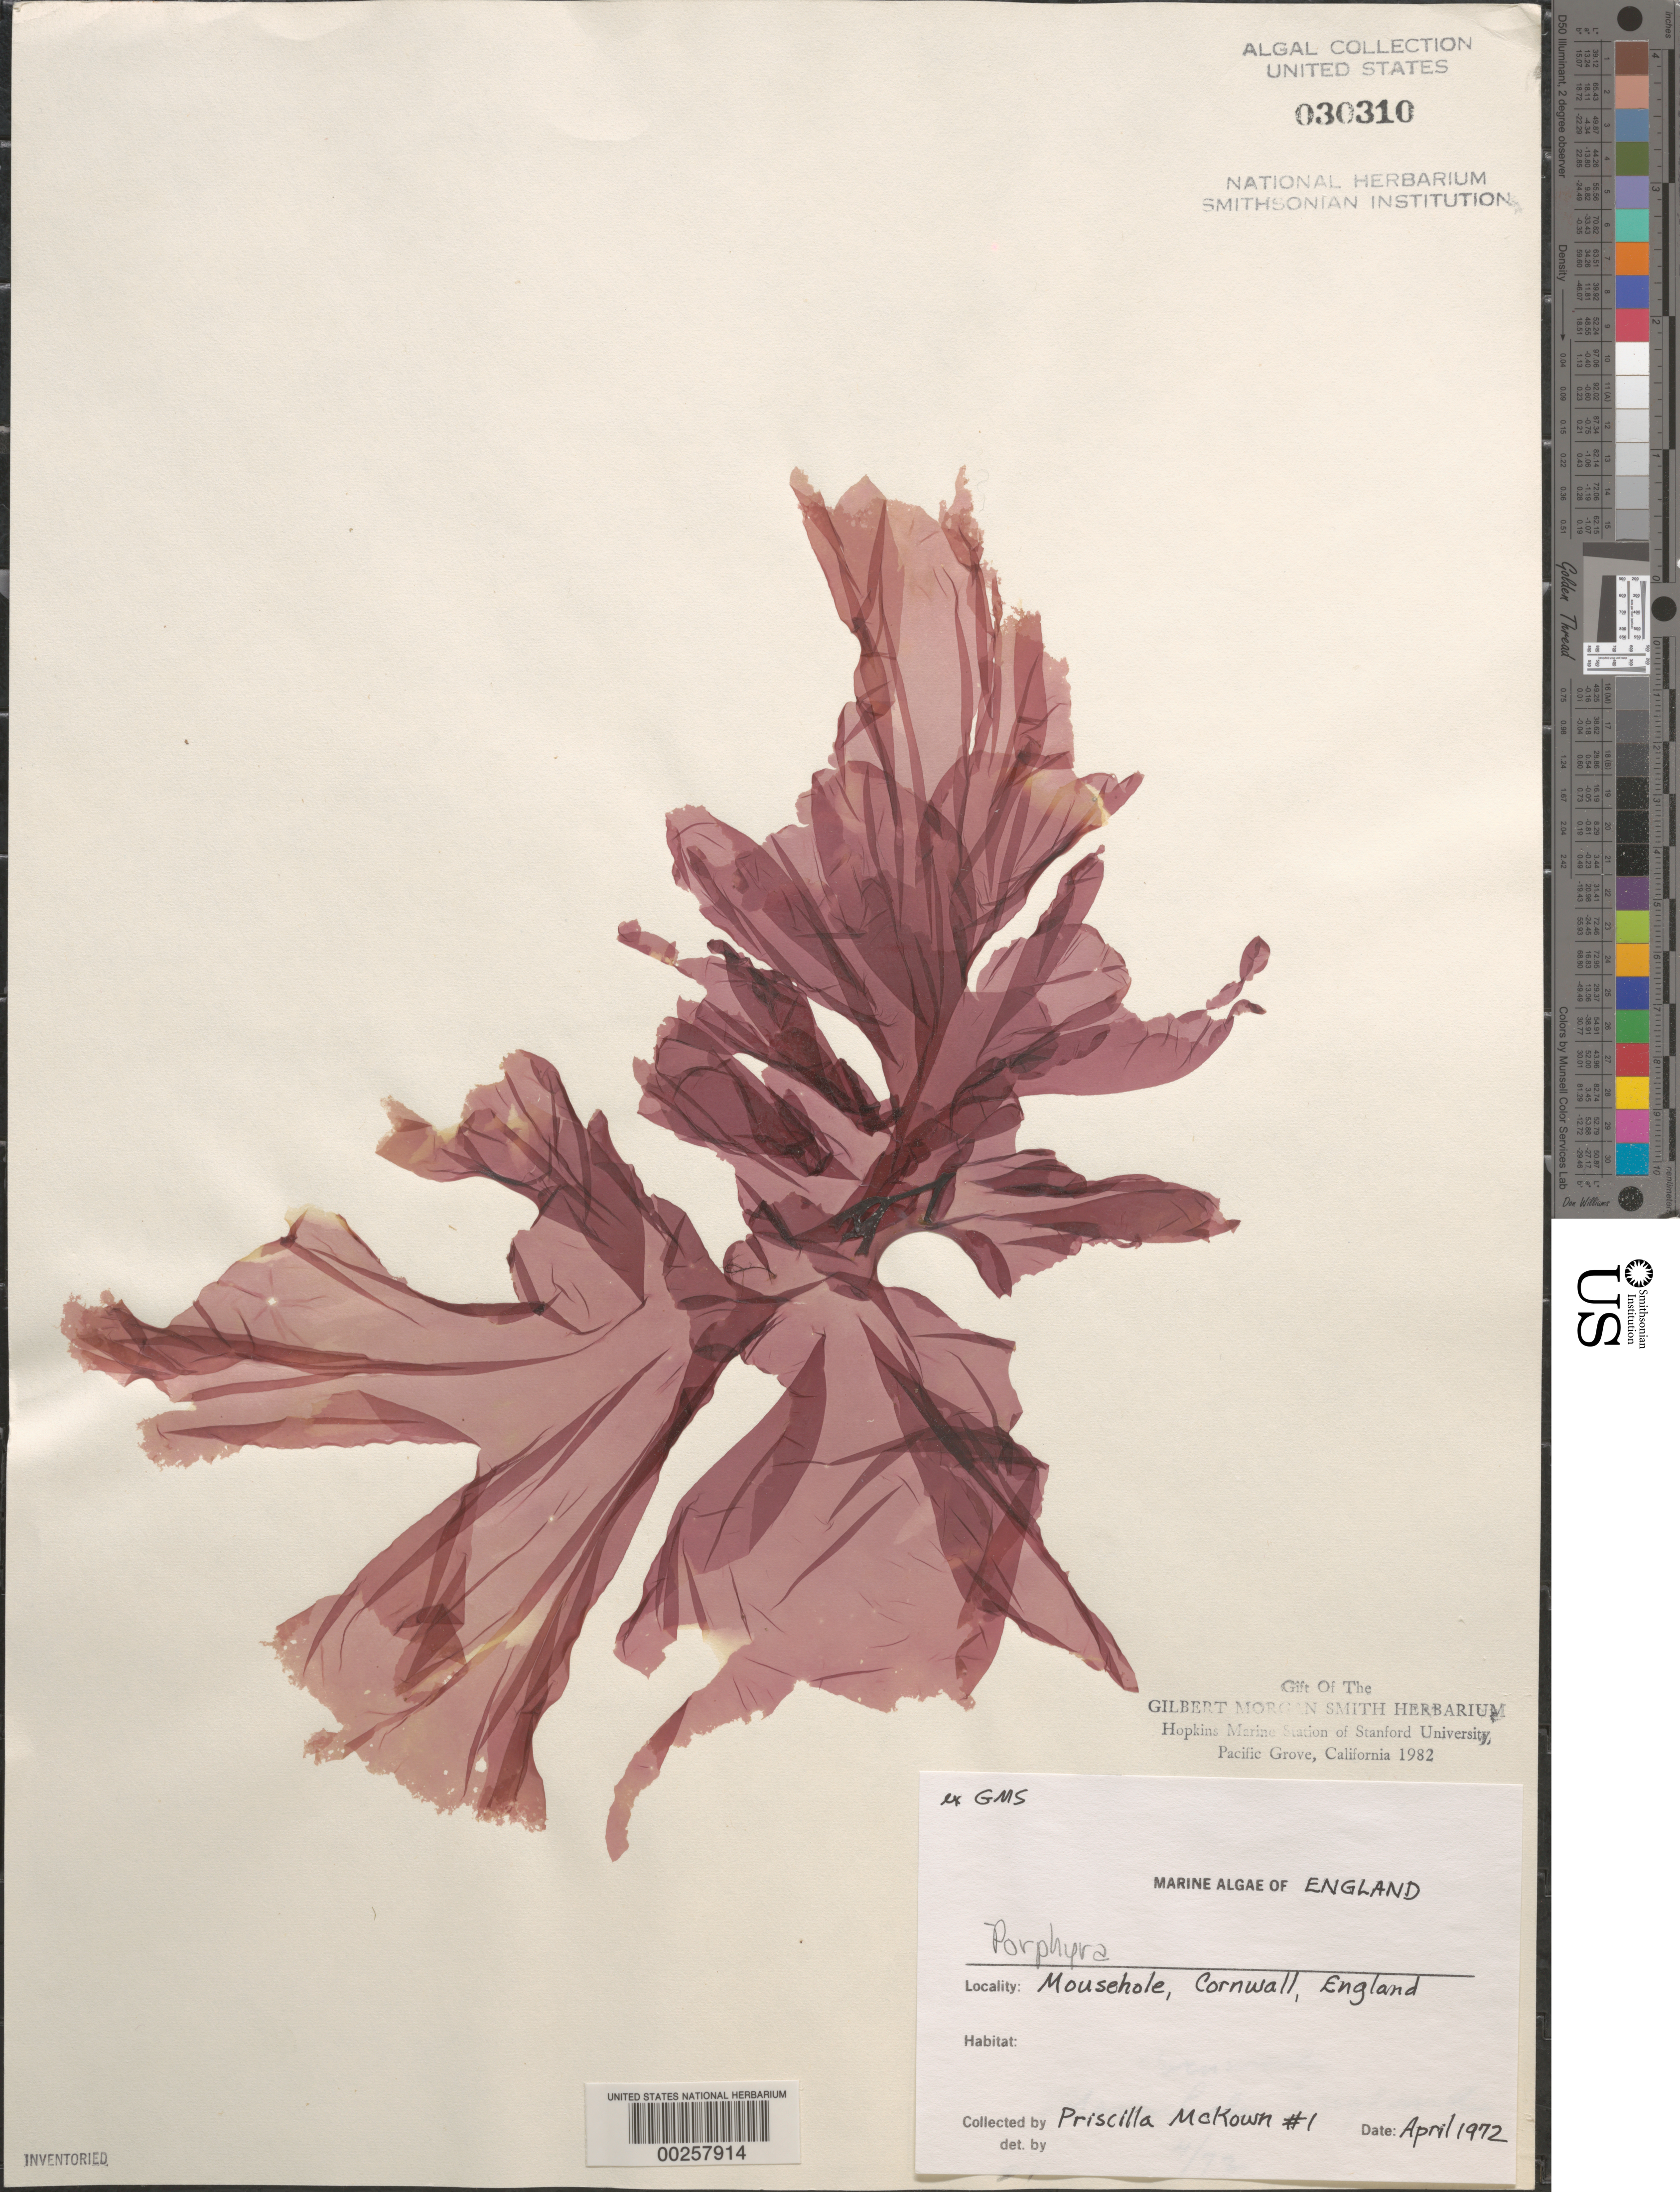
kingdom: Plantae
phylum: Rhodophyta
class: Bangiophyceae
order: Bangiales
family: Bangiaceae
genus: Porphyra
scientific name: Porphyra sp.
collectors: P. McKown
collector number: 1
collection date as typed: Apr 1972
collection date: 1972-04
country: United Kingdom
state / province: England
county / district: Cornwall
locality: Mousehole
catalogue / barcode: US 30310